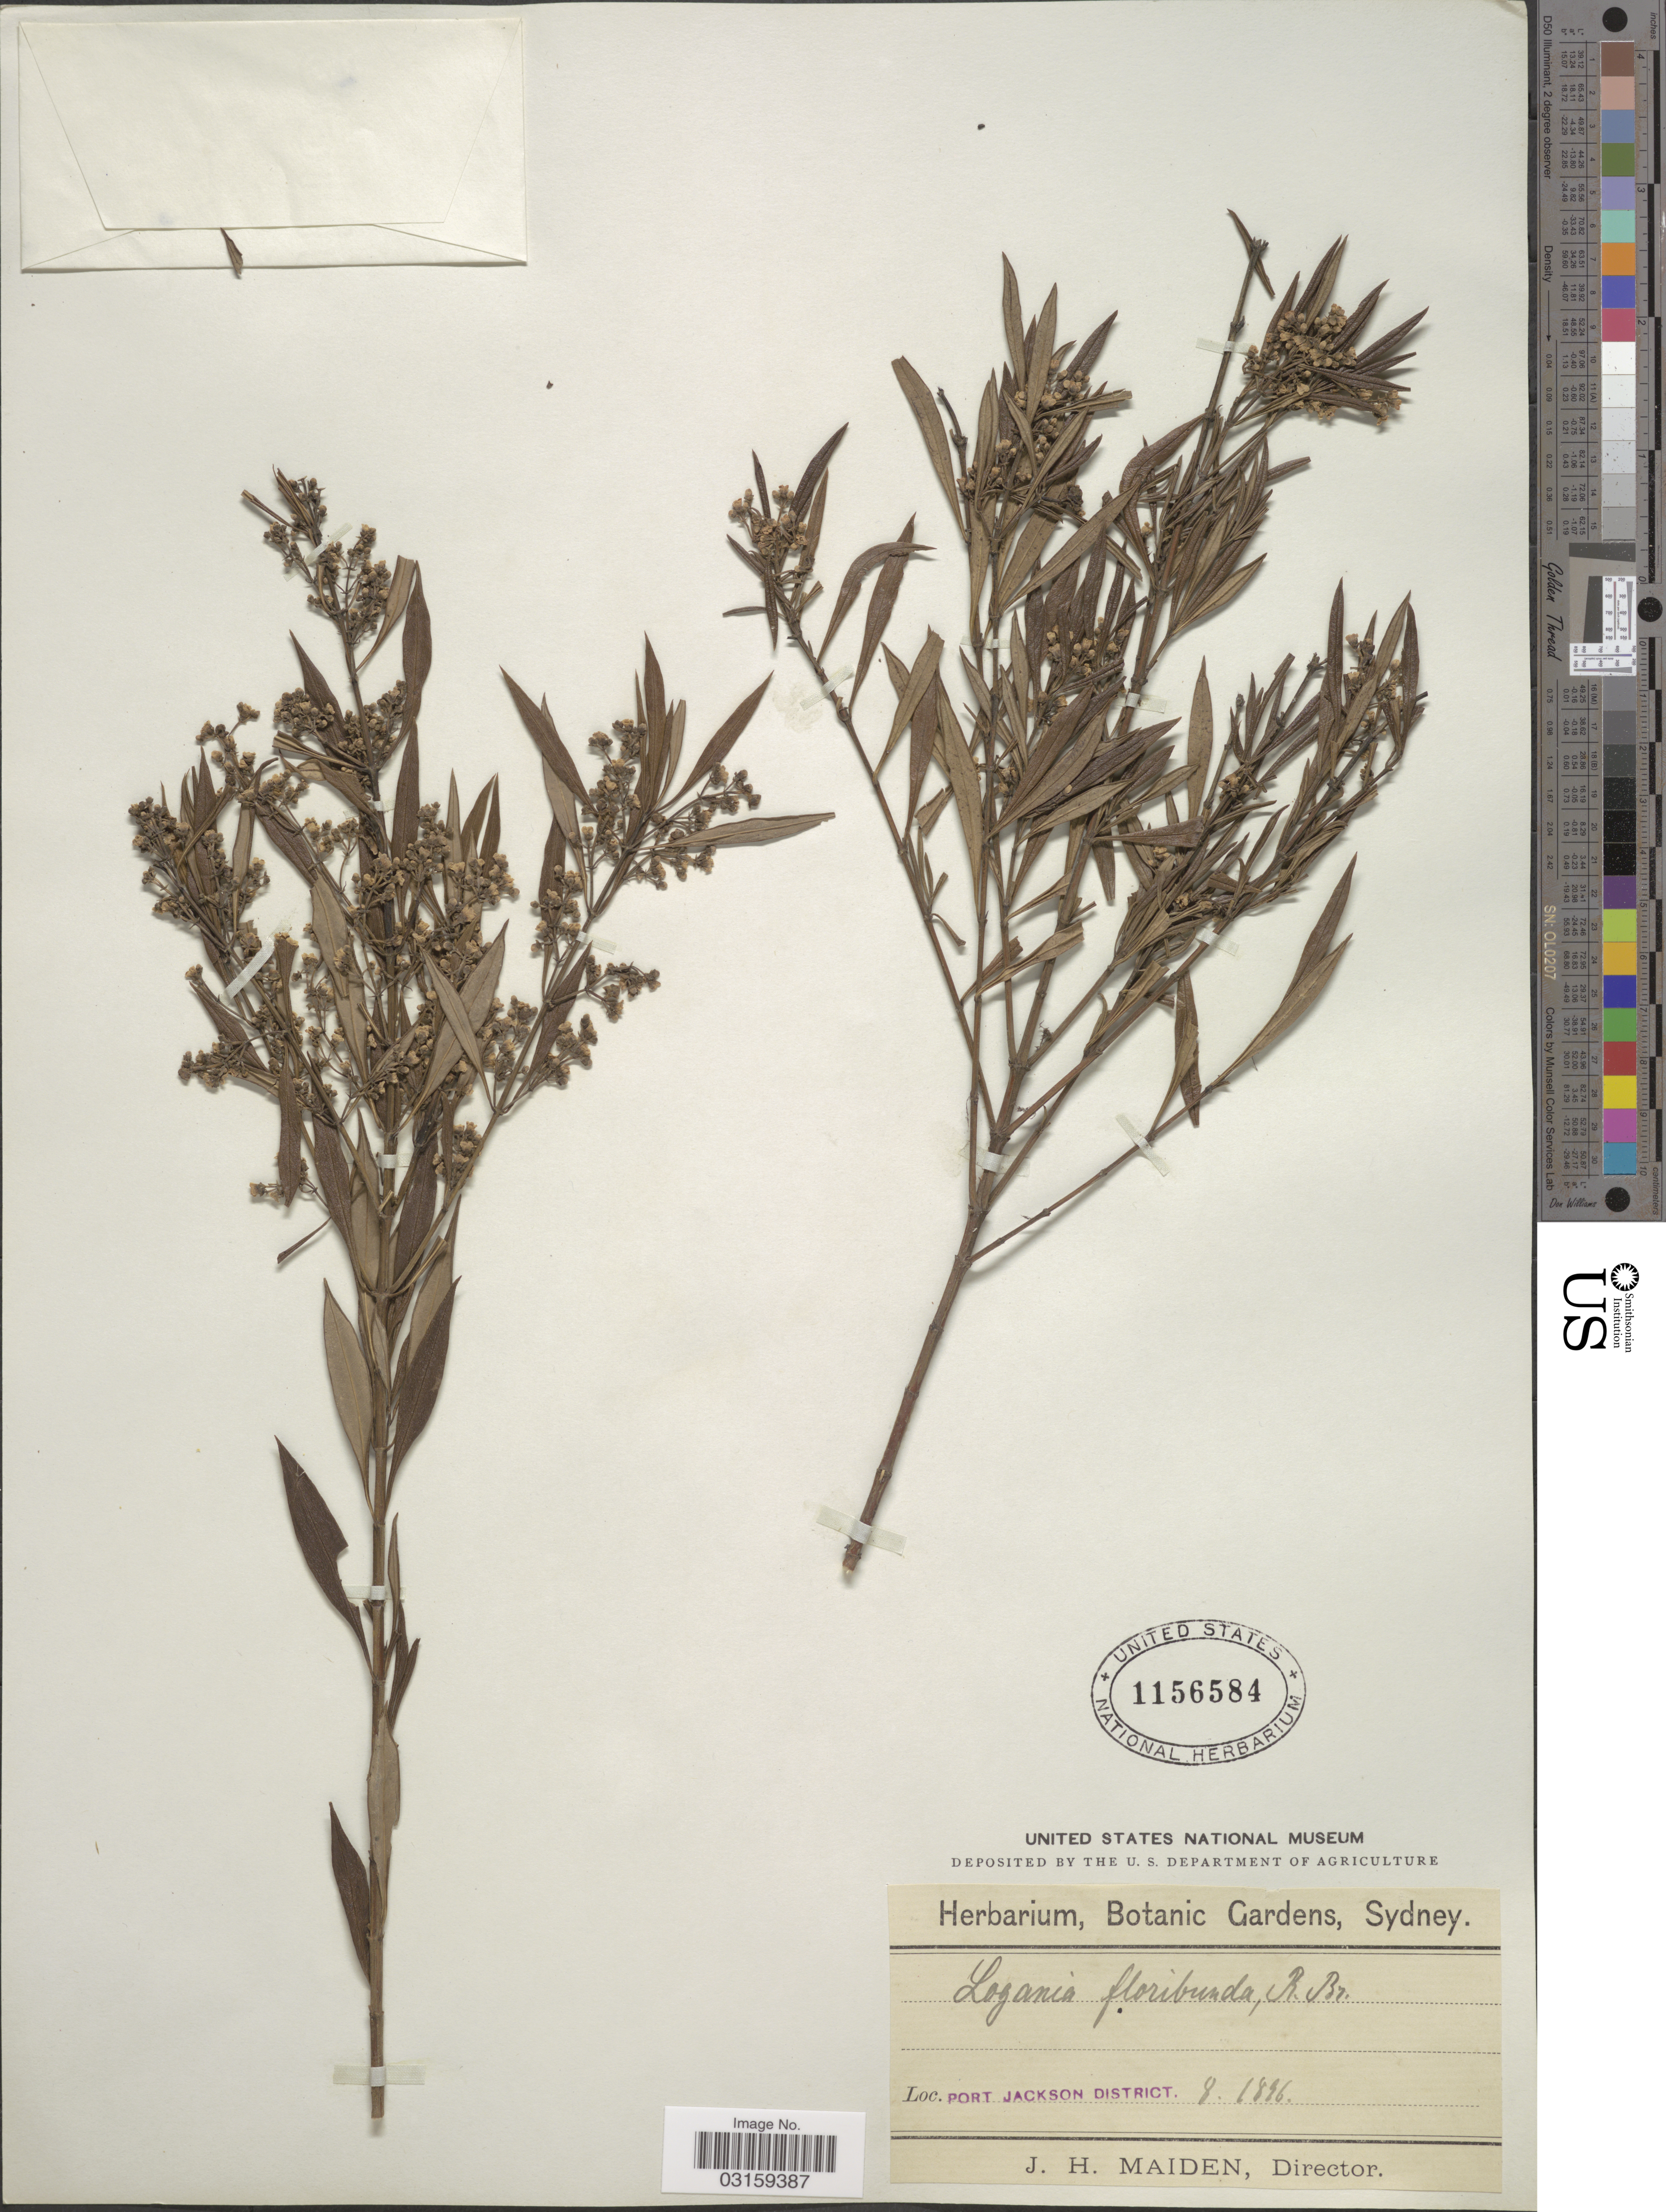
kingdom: Plantae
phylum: Tracheophyta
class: Magnoliopsida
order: Gentianales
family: Loganiaceae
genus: Logania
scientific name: Logania albiflora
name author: (Andrews) Druce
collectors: J. Maiden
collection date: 1896-08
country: Australia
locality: Port Jackson District.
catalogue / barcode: US 1156584